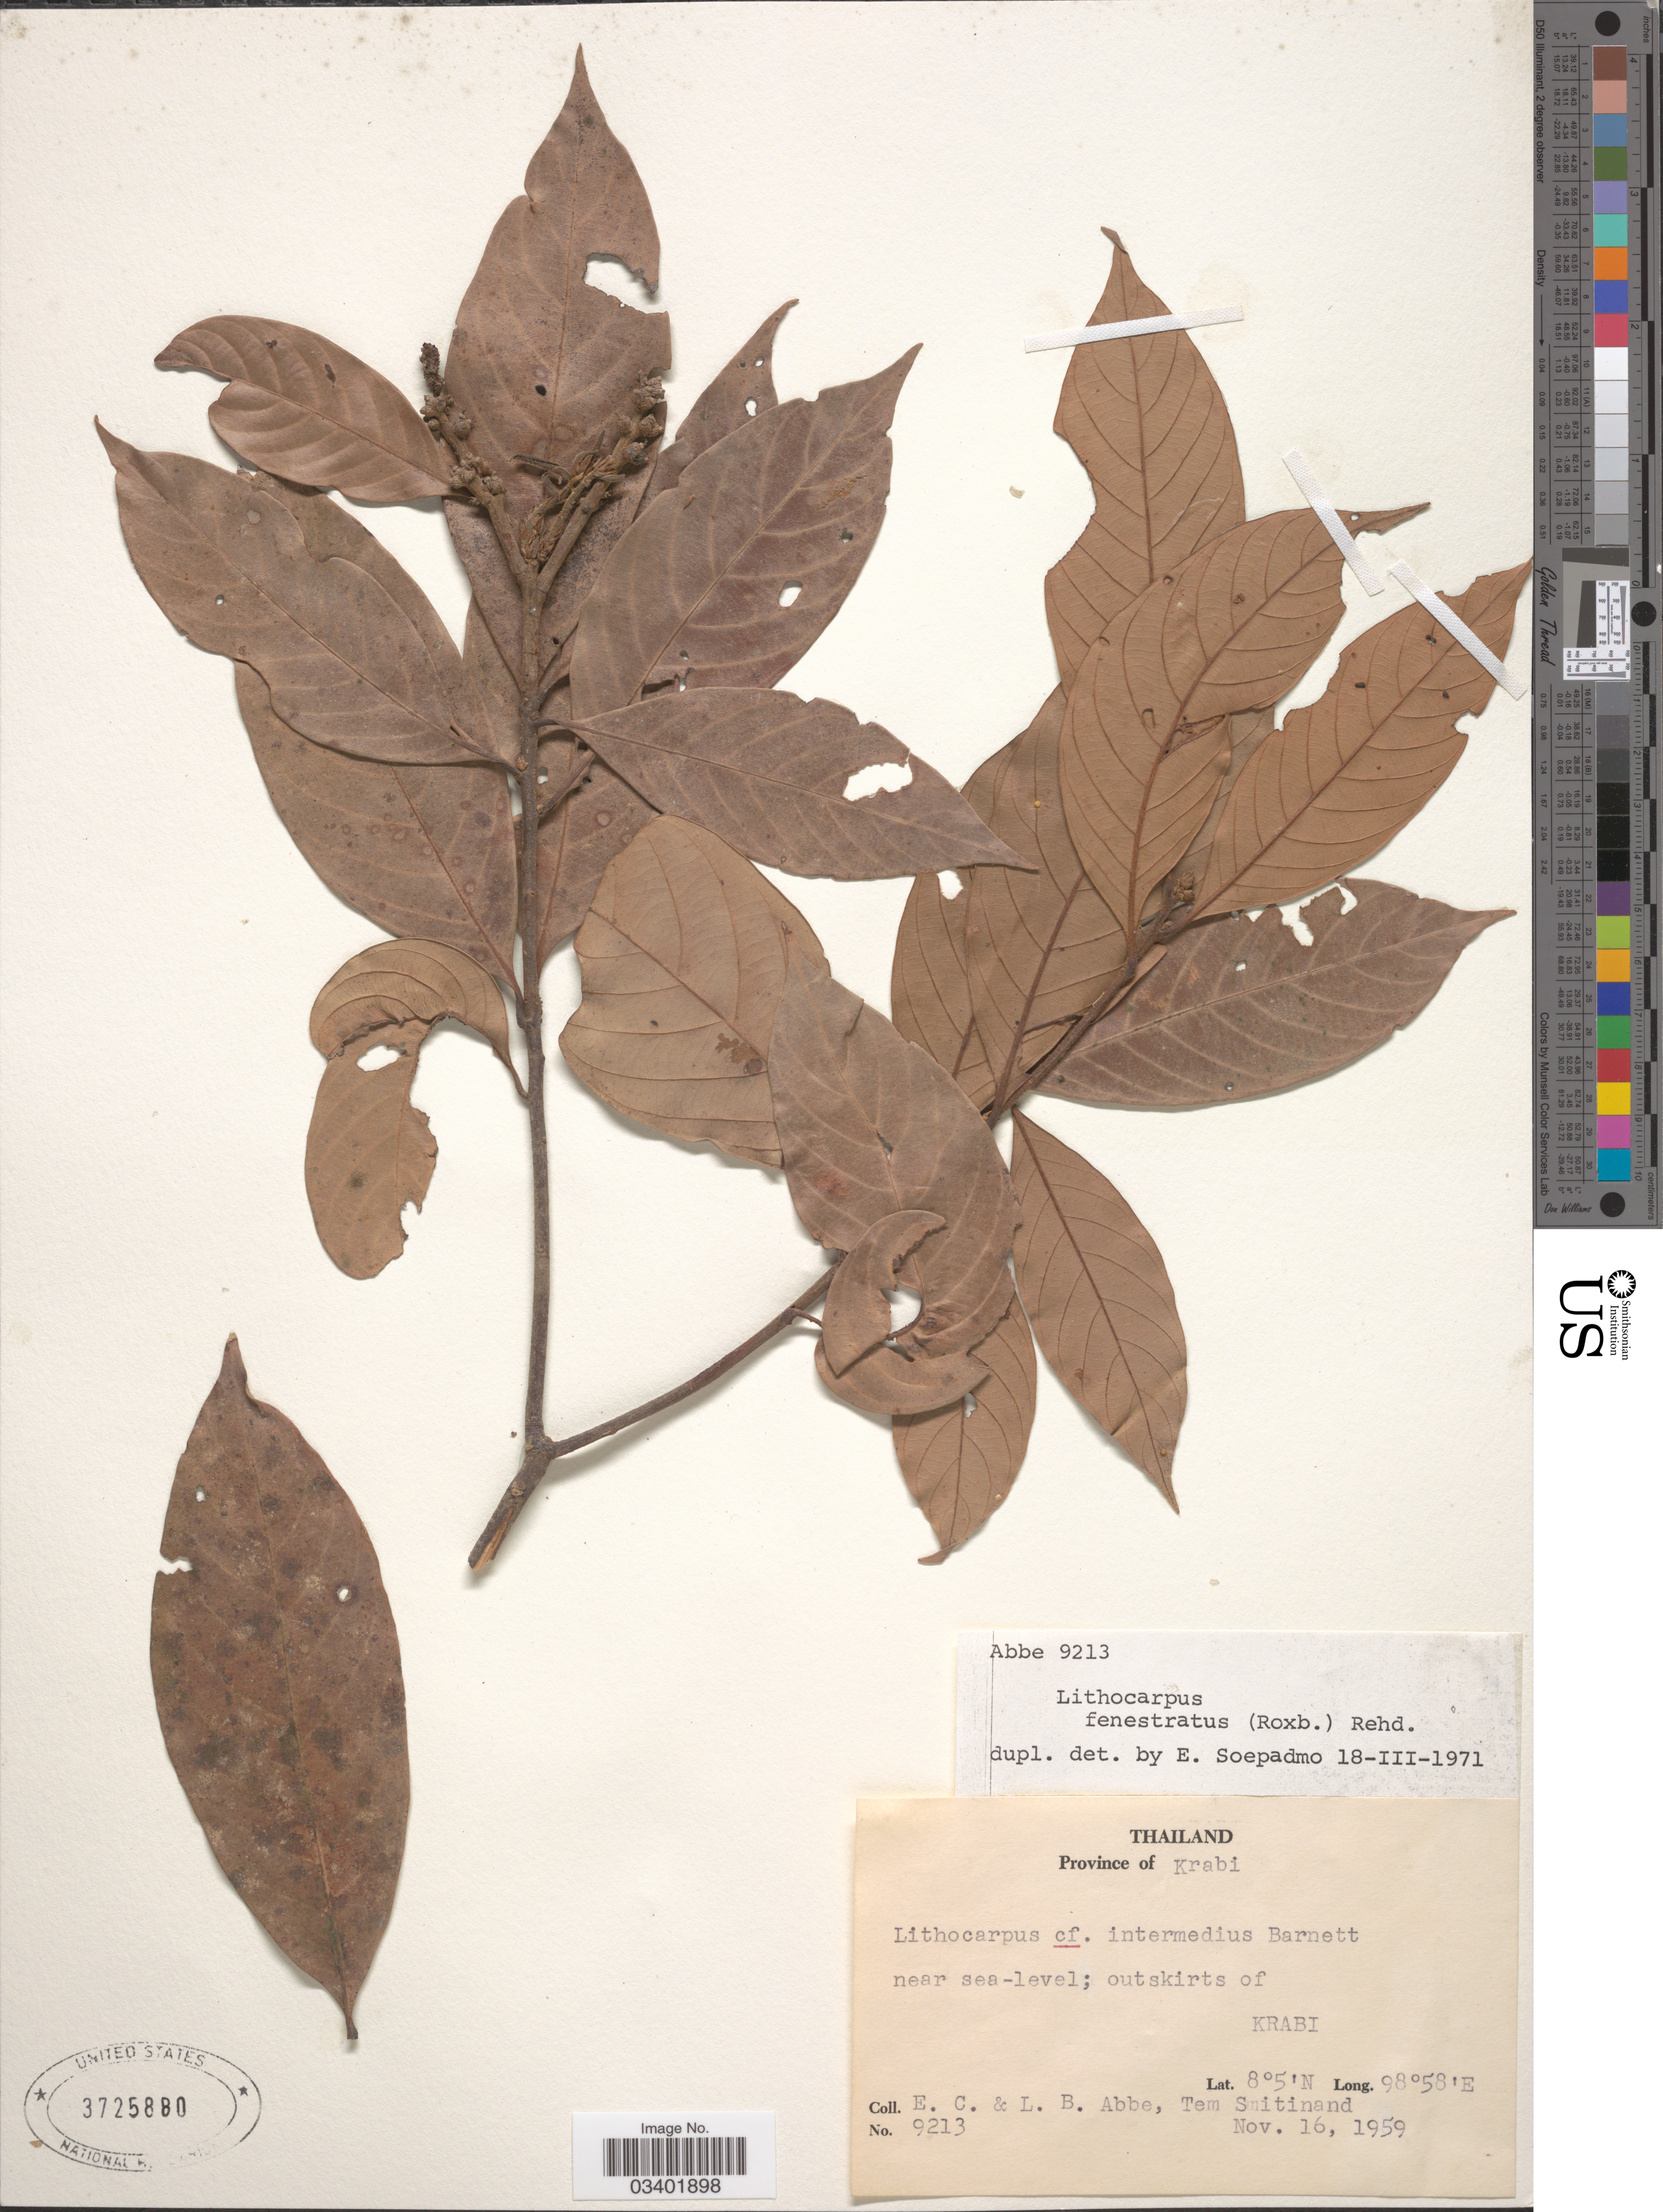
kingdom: Plantae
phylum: Tracheophyta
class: Magnoliopsida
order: Fagales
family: Fagaceae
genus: Lithocarpus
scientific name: Lithocarpus fenestratus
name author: (Roxb.) Rehder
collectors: E. C. Abbe, L. B. Abbe & T. Smitinand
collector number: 9213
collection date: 1959-11-16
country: Thailand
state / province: Krabi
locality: Outskirts of Krabi.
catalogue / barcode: US 3725880